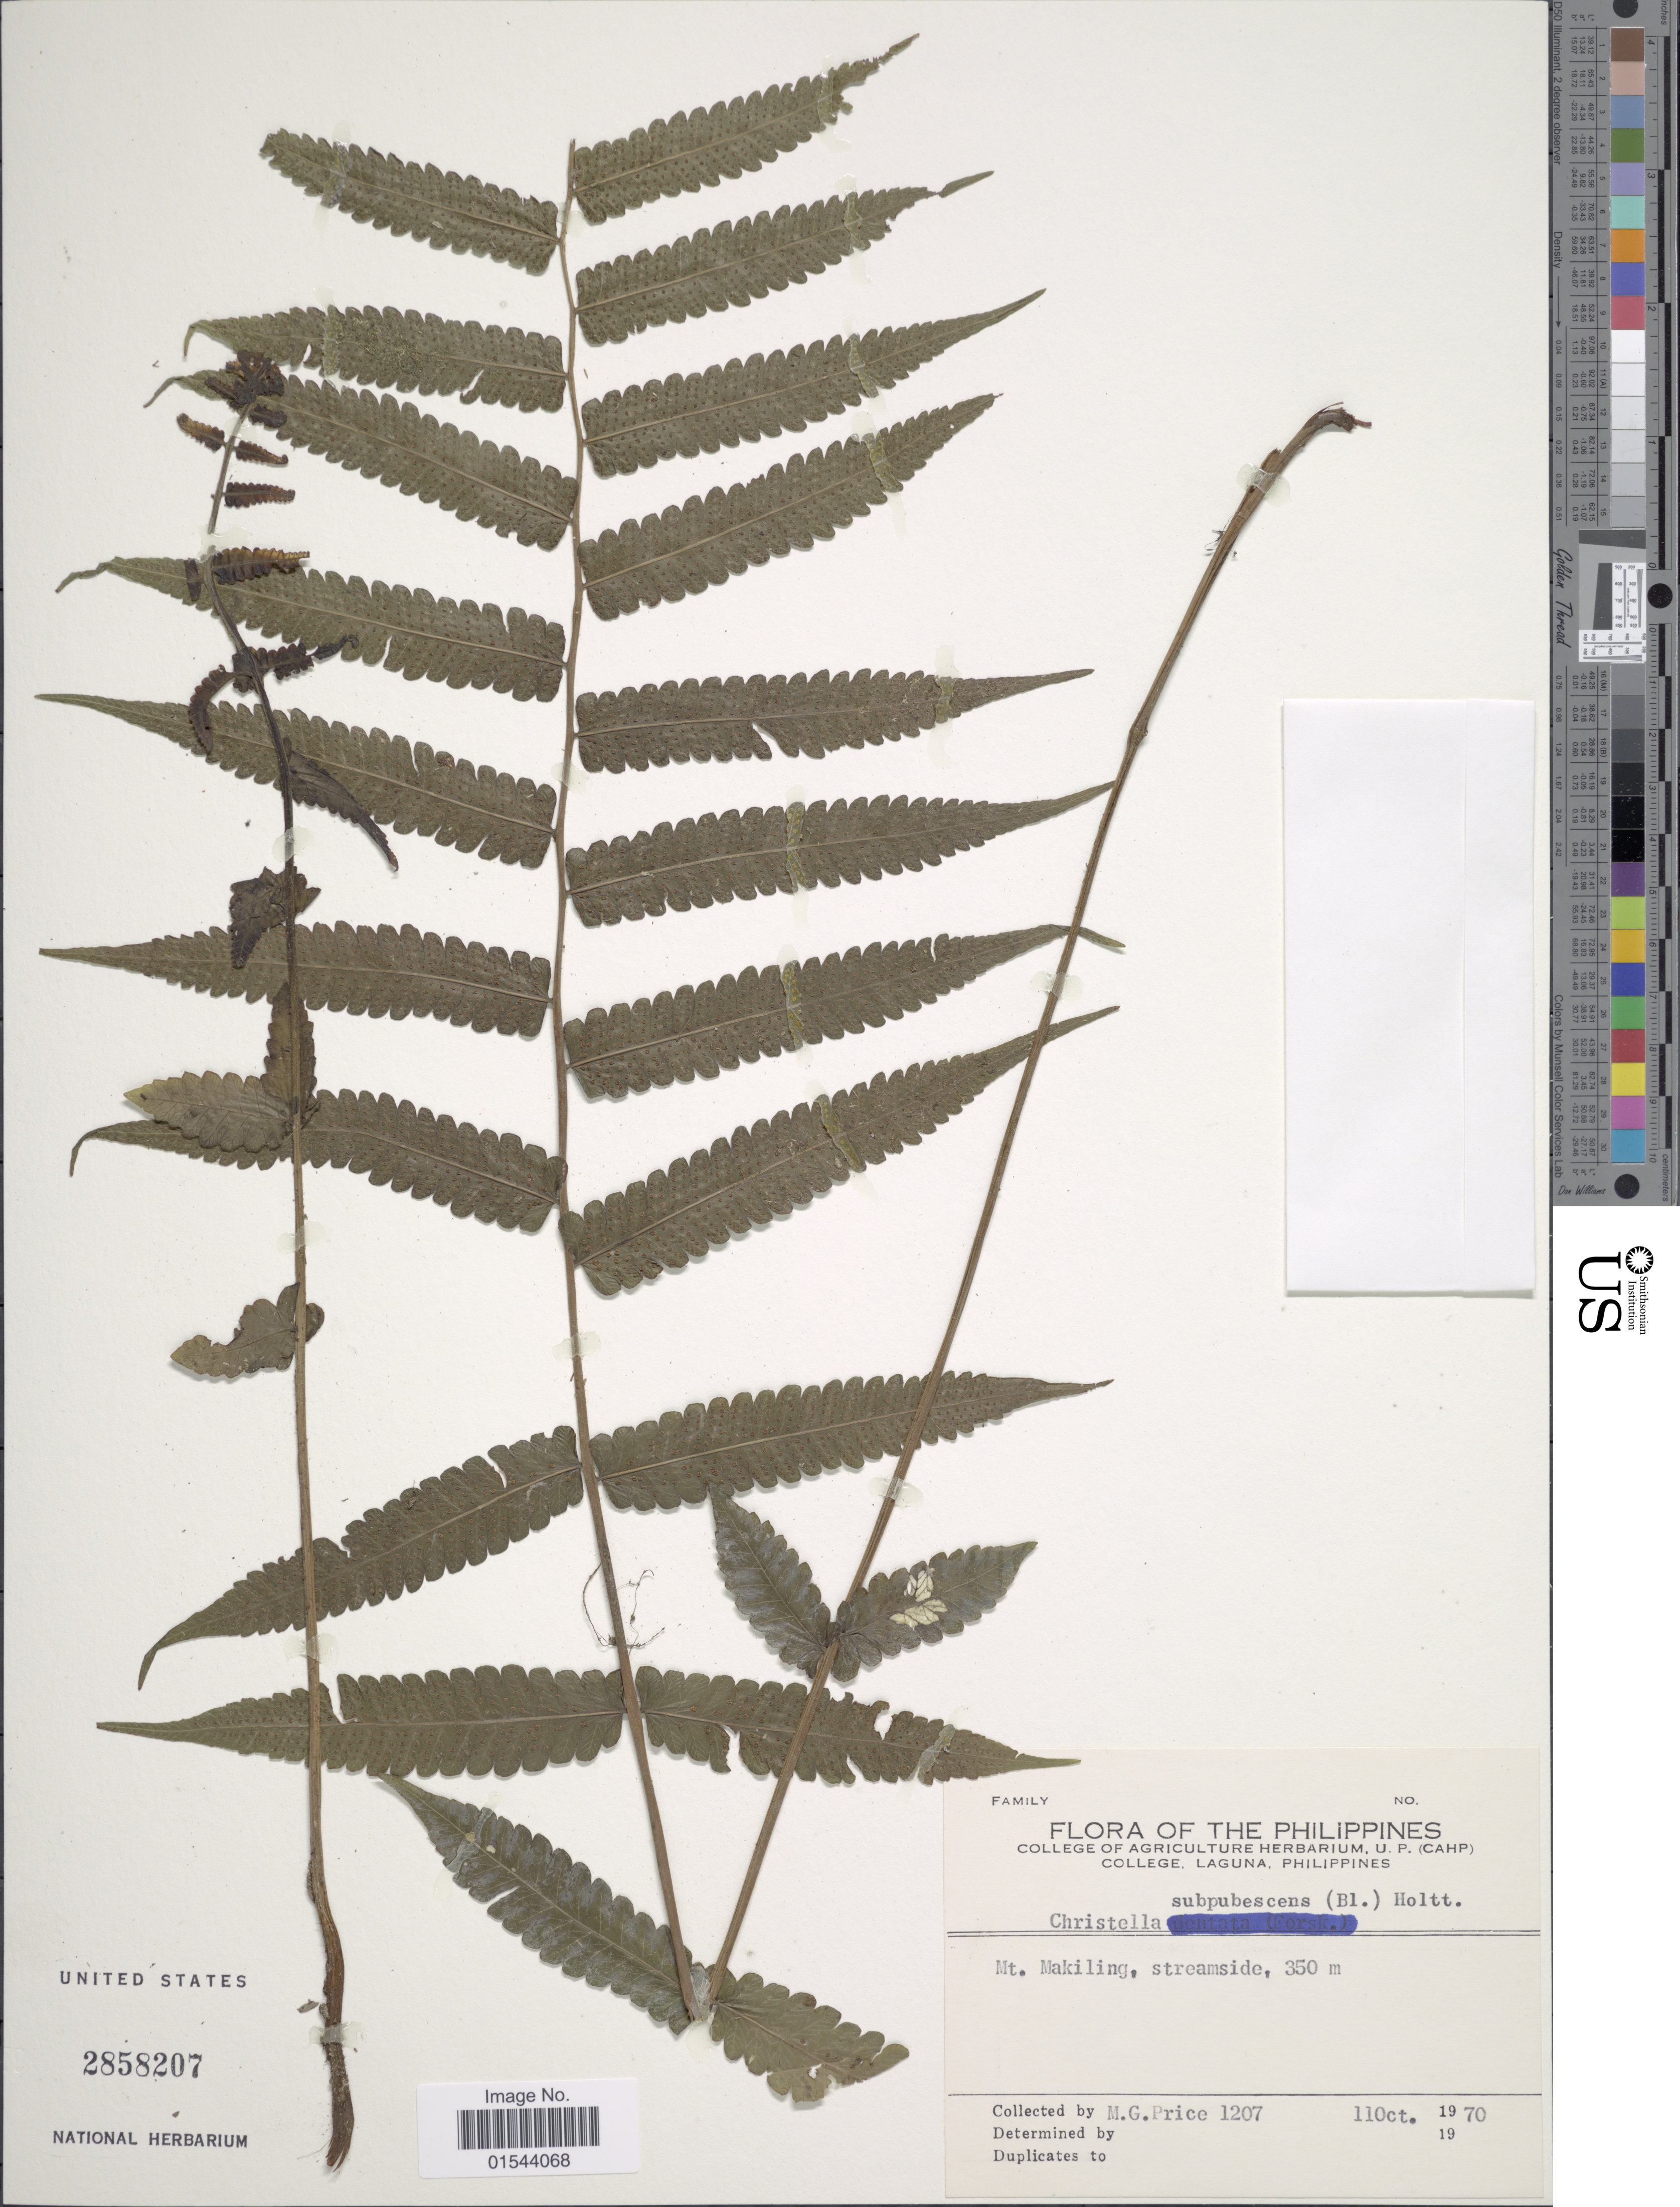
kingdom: Plantae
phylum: Tracheophyta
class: Polypodiopsida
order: Polypodiales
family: Thelypteridaceae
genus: Christella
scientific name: Christella subpubescens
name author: (Blume) Holttum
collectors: M. G. Price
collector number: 1207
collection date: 1970-10-11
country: Philippines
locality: Mt Makiling, streamside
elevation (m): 350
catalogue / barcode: US 2858207